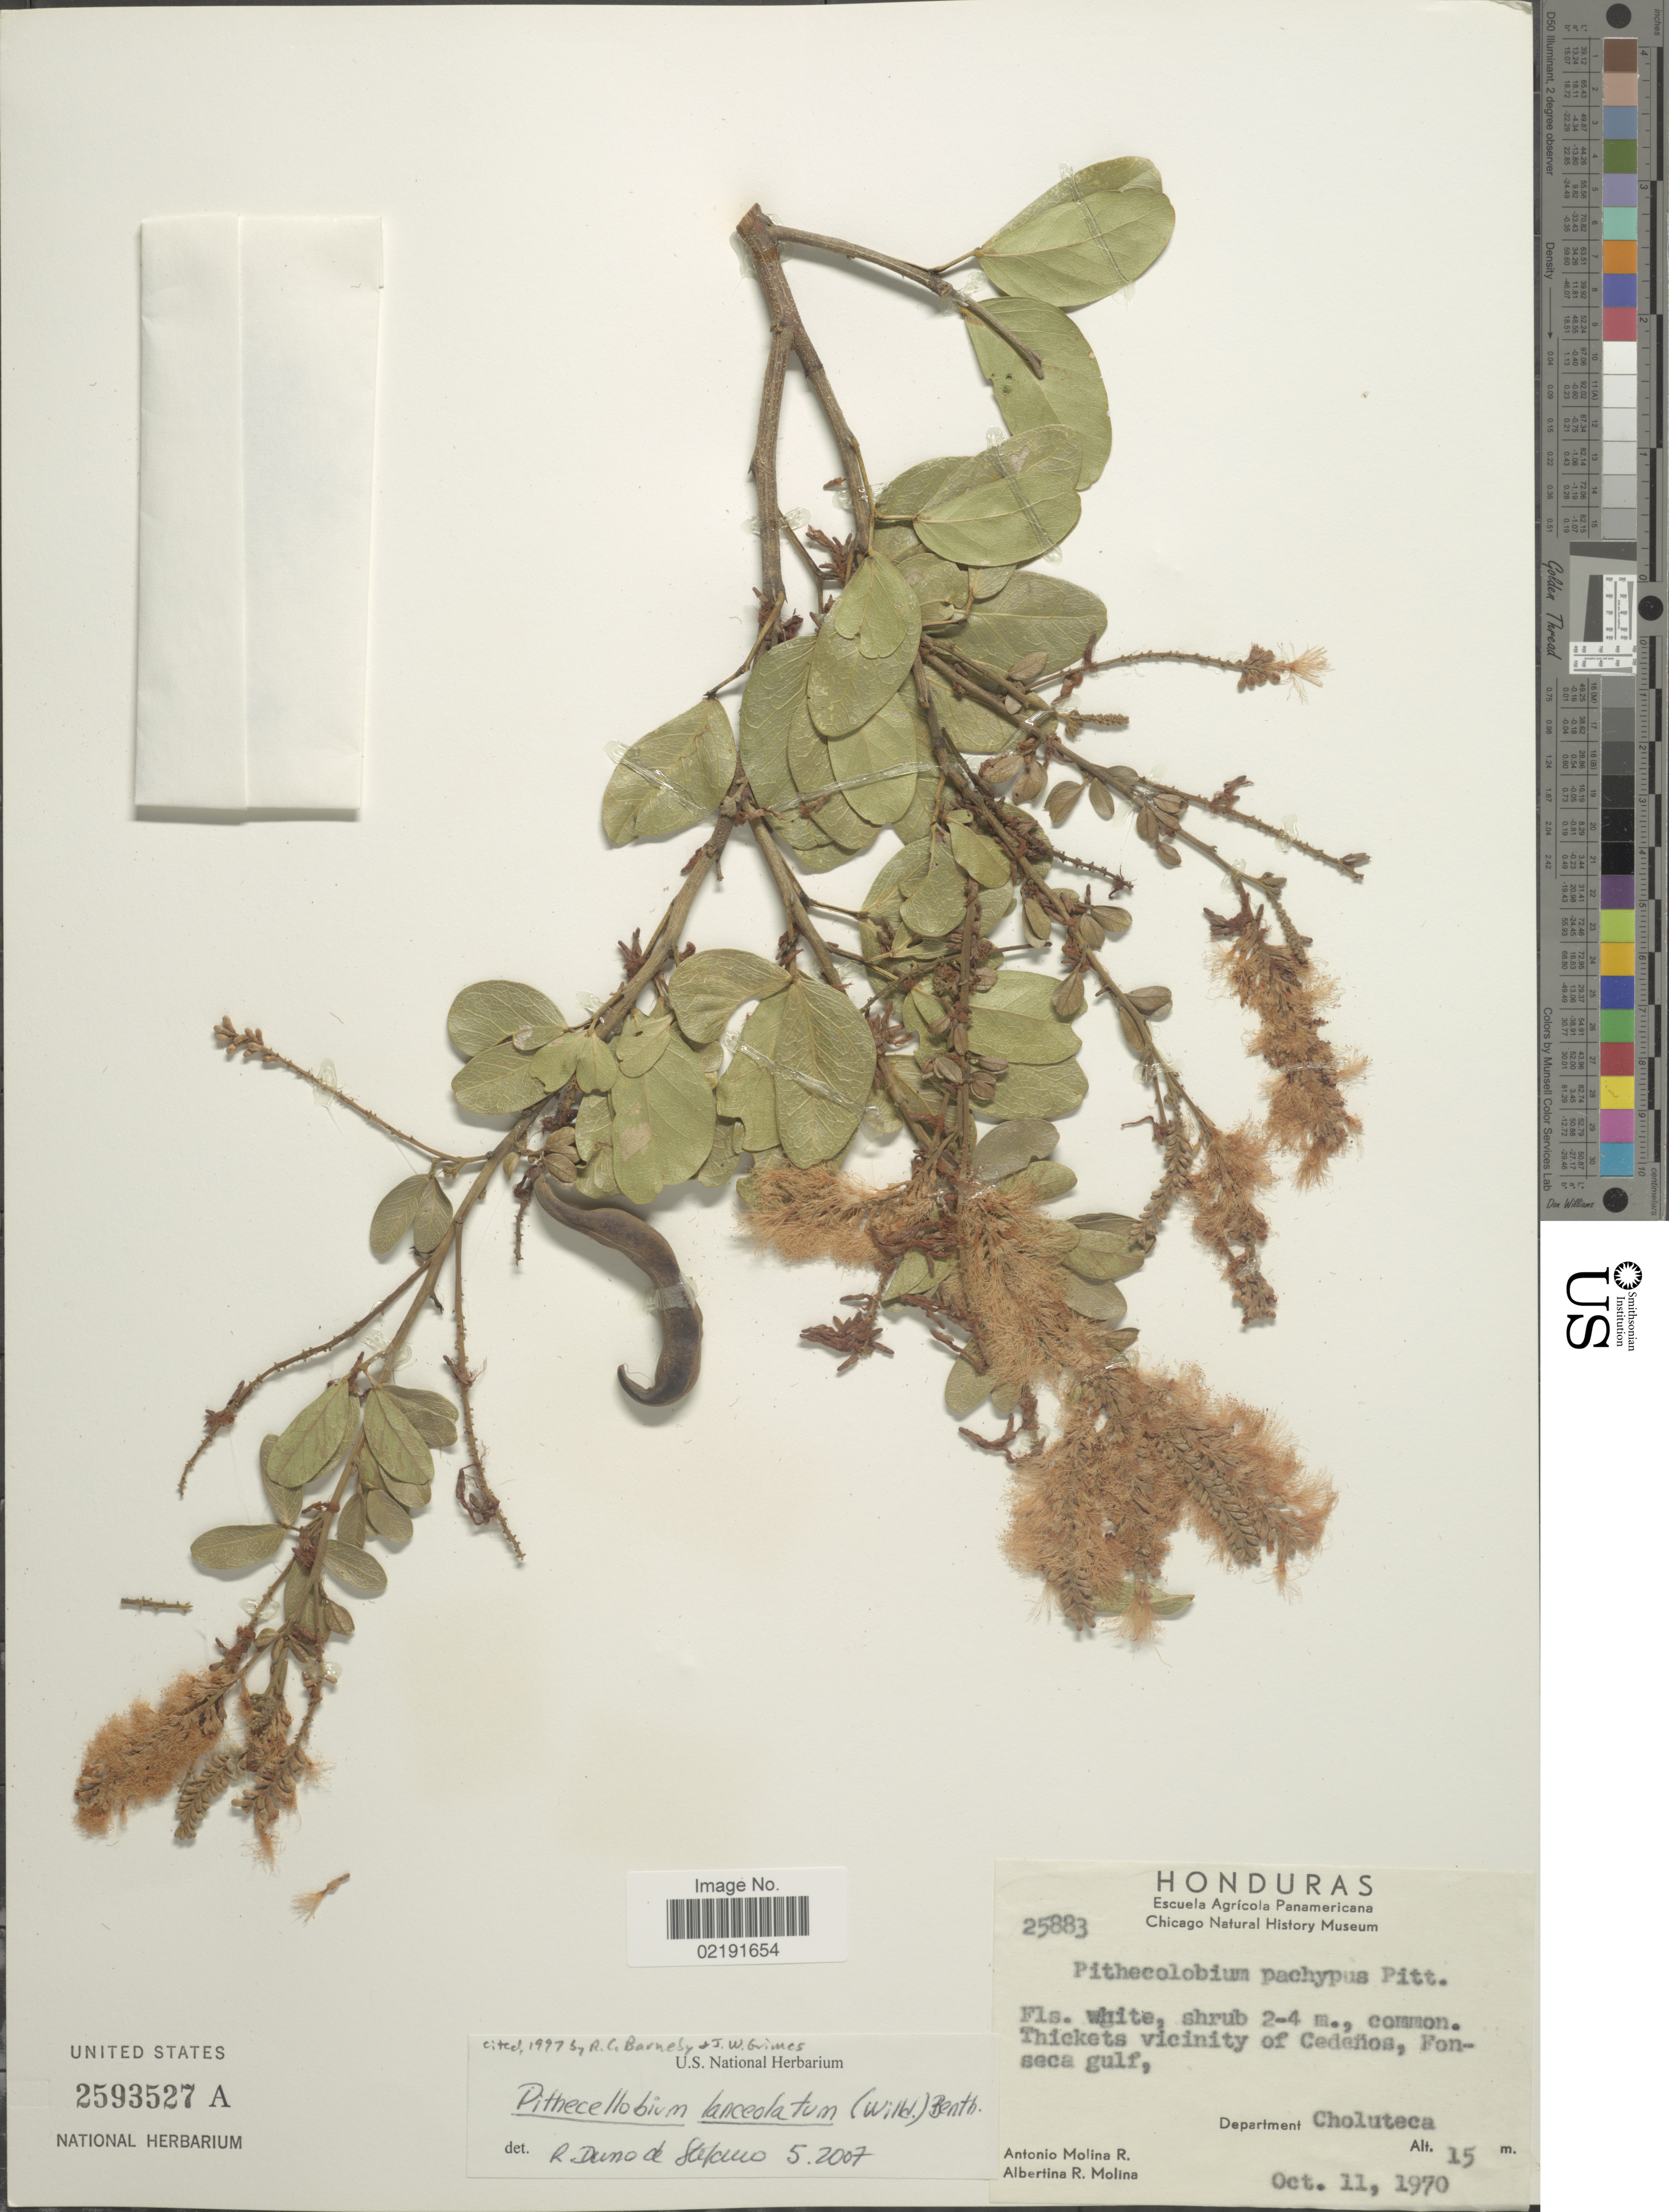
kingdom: Plantae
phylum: Tracheophyta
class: Magnoliopsida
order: Fabales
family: Fabaceae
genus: Pithecellobium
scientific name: Pithecellobium lanceolatum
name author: (Humb. & Bonpl. ex Willd.) Benth.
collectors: A. Molina R. & A. R. Molina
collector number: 25883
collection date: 1970-10-11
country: Honduras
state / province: Choluteca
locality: Thickets vicinity of Cedeños, Fonseca gulf, Department Choluteca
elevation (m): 15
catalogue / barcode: US 2593527A